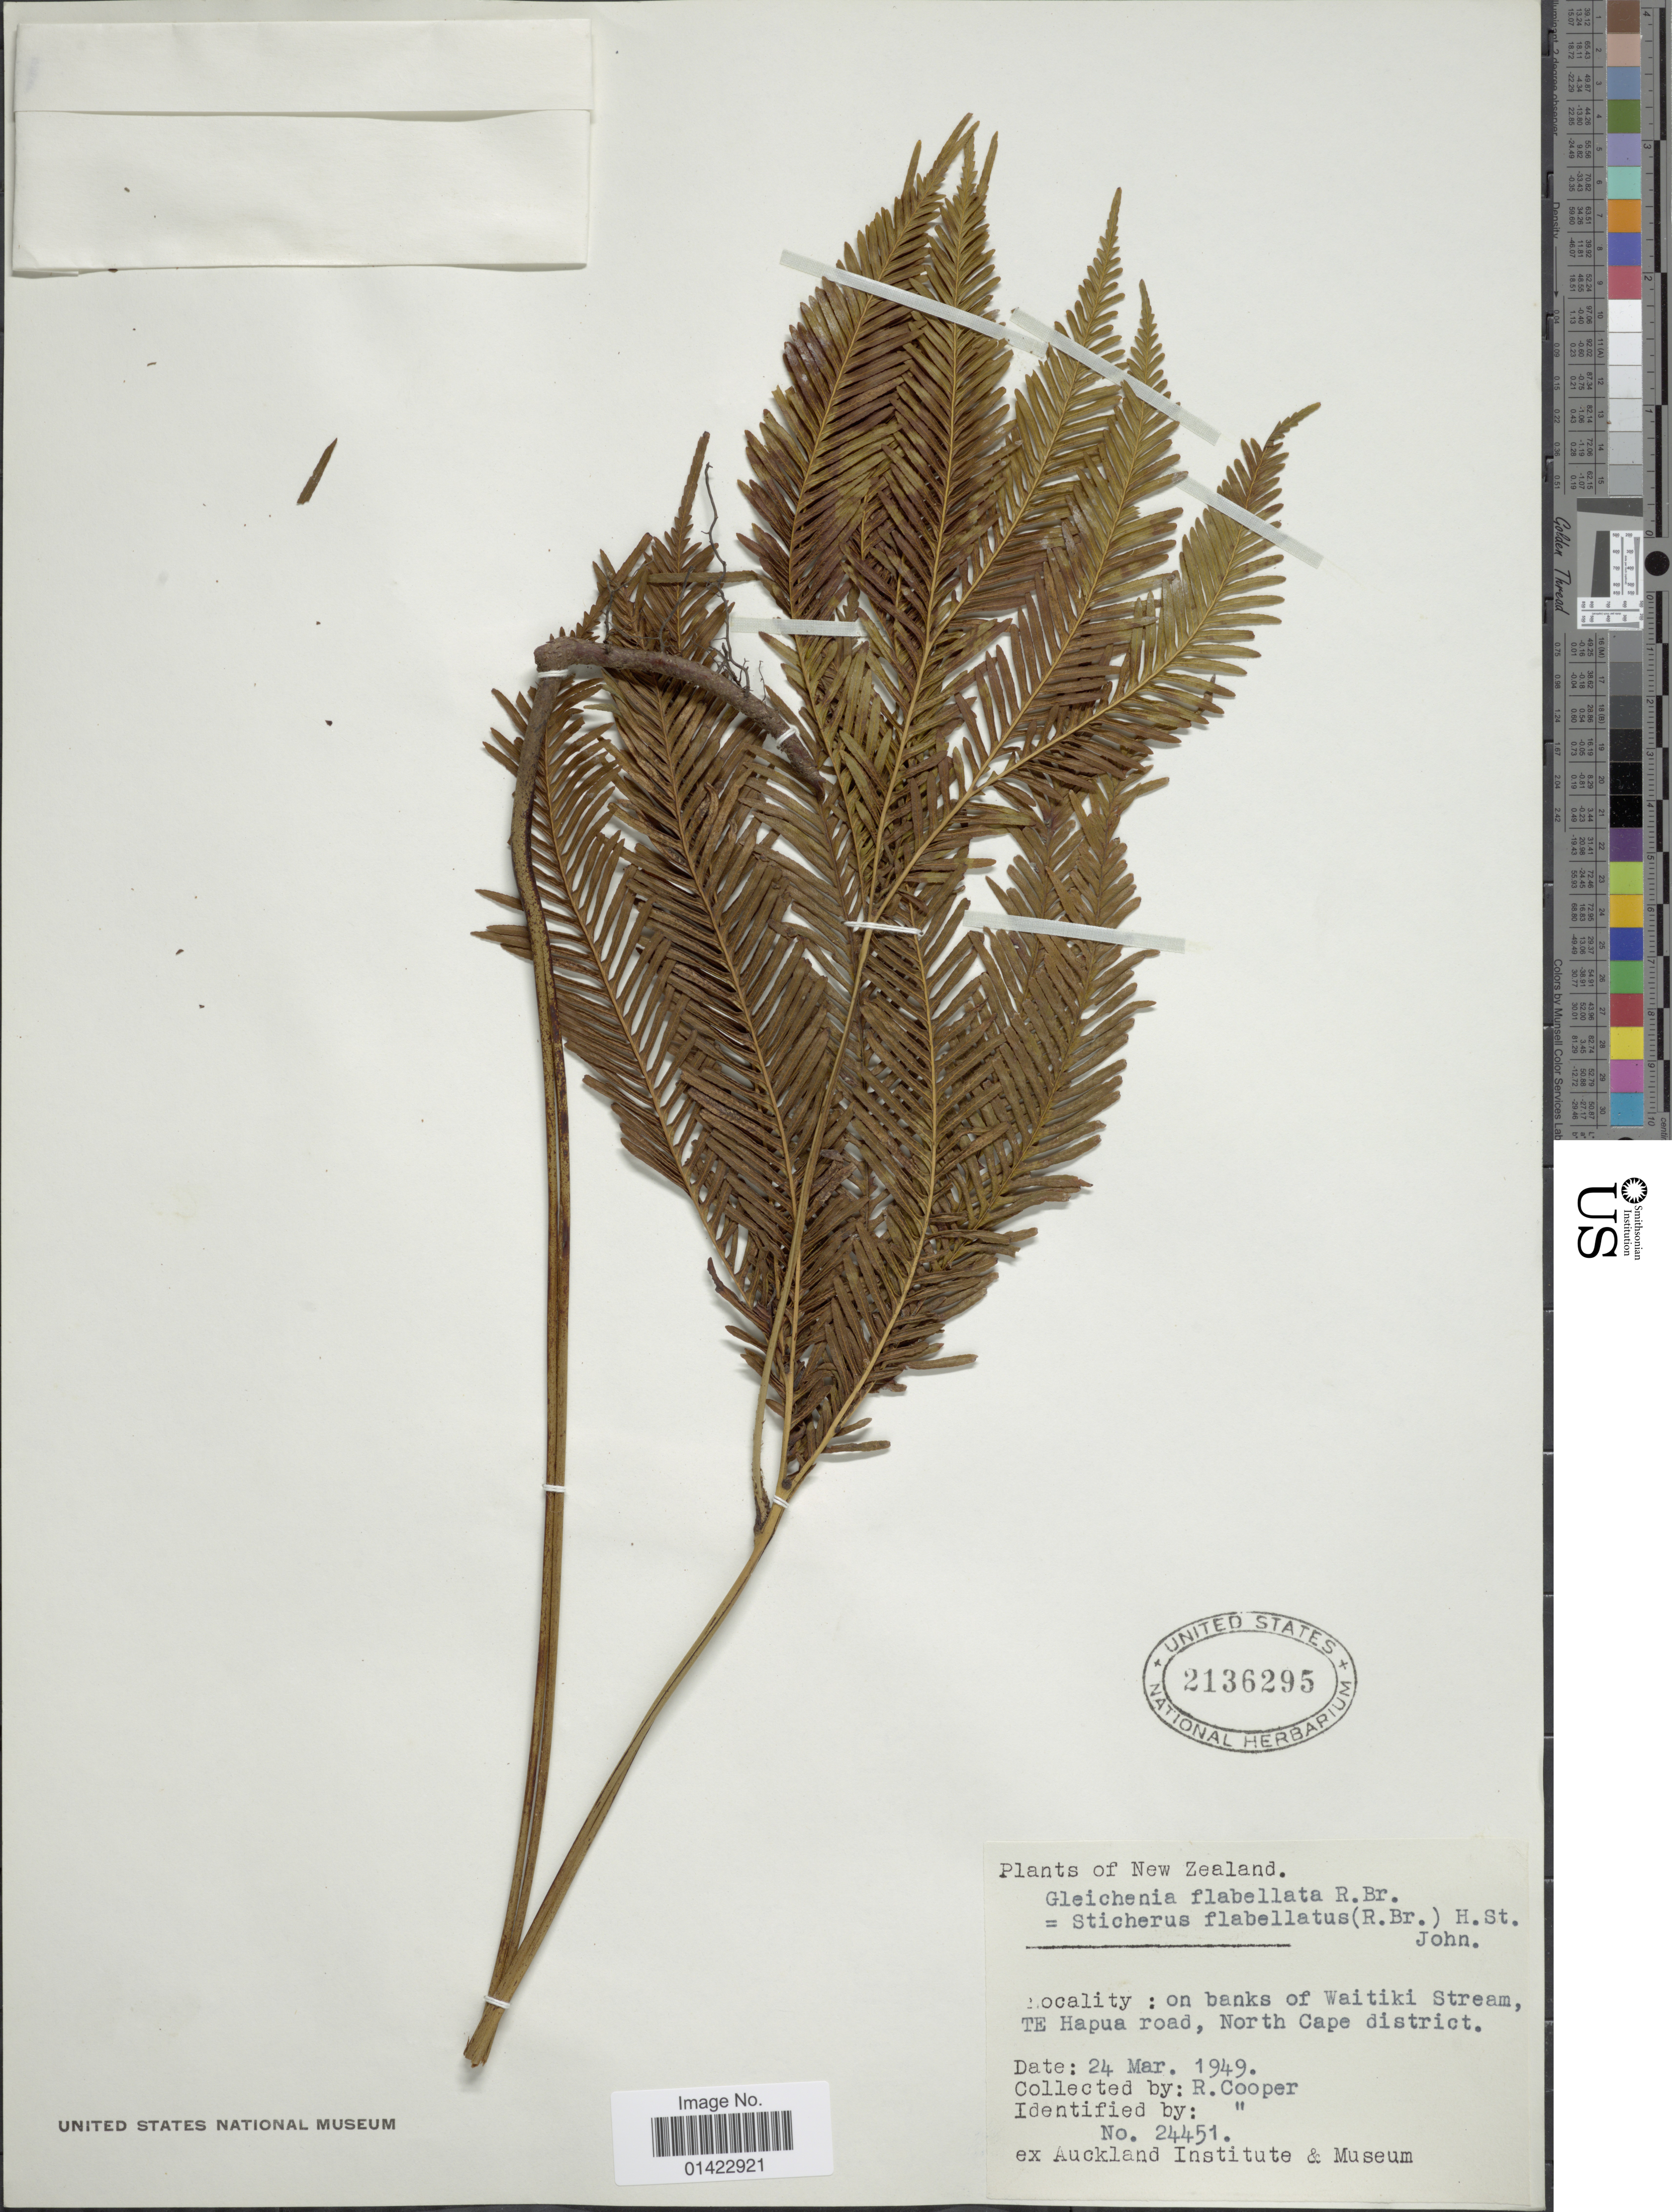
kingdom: Plantae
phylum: Tracheophyta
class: Polypodiopsida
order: Gleicheniales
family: Gleicheniaceae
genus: Sticherus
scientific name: Sticherus flabellatus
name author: (R. Br.) H. St. John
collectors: R. Cooper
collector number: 24451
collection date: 1949-03-24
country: New Zealand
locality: On banks of Waitiki Stream, TE Hapua road,North Cape district.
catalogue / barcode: US 2136295